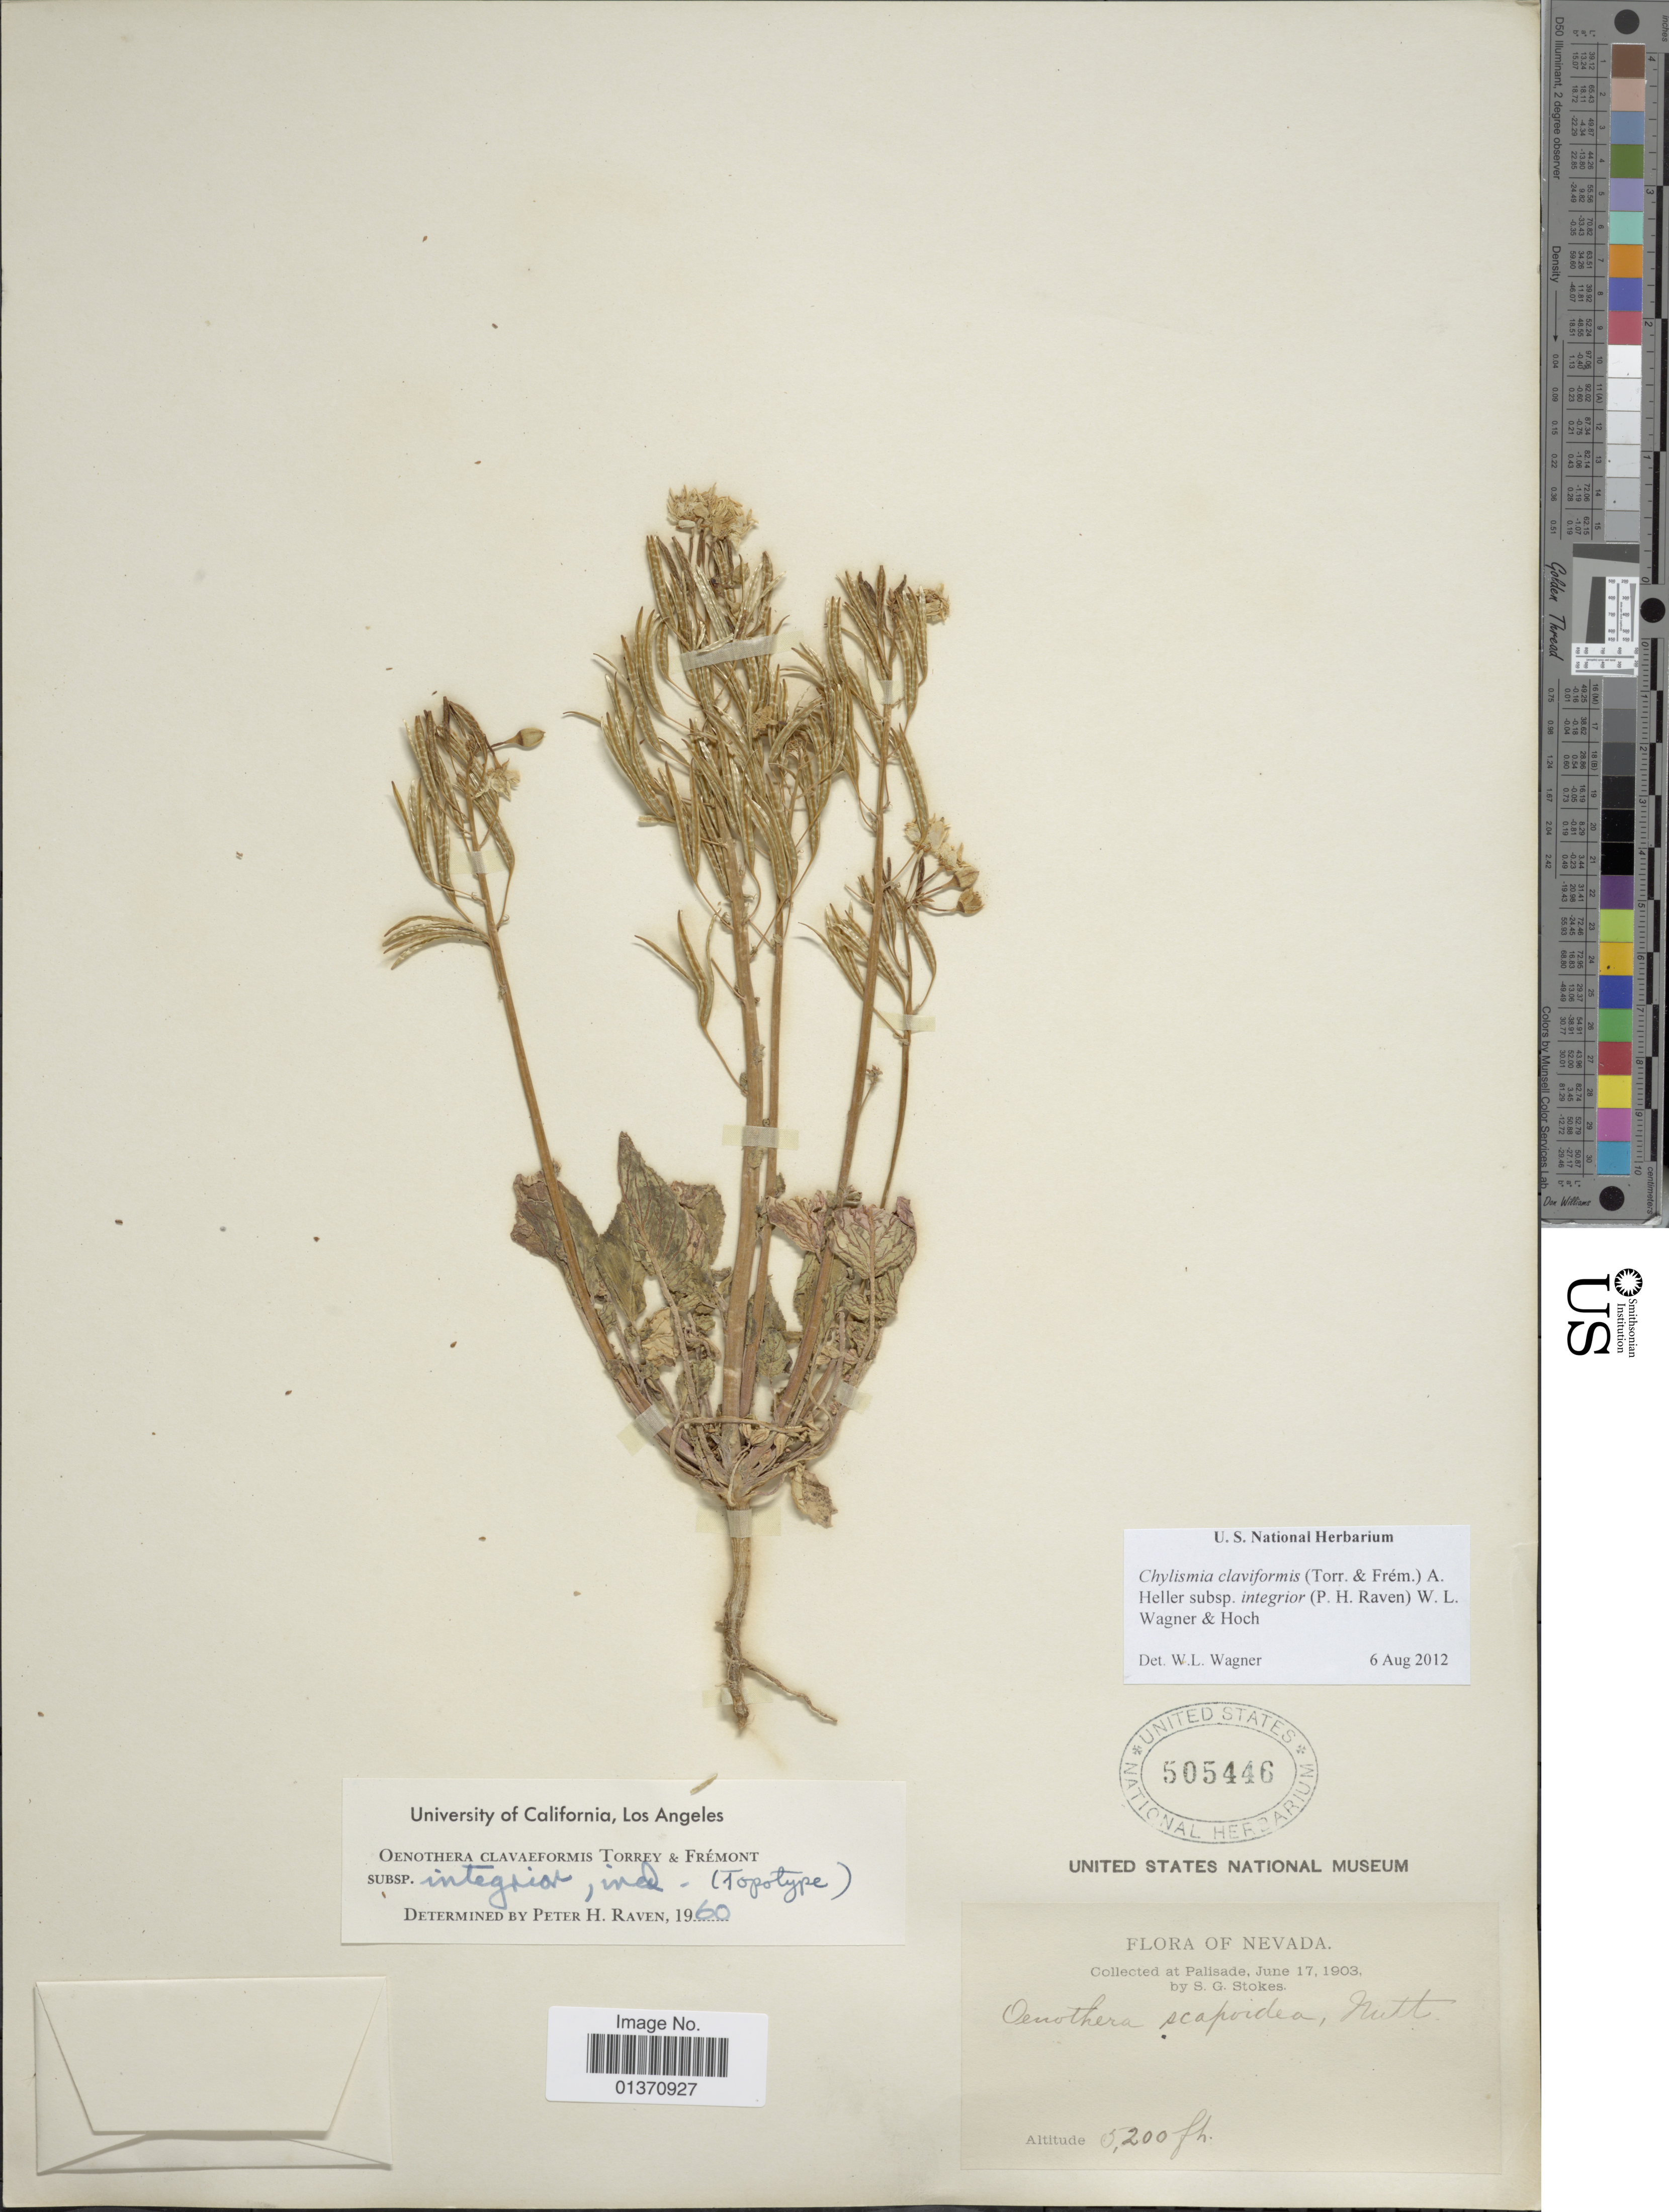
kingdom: Plantae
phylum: Tracheophyta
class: Magnoliopsida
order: Myrtales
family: Onagraceae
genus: Chylismia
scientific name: Chylismia claviformis subsp. integrior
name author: (P.H. Raven) W.L. Wagner & Hoch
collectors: S. G. Stokes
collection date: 1903-06-17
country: United States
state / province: Nevada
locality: At Palisade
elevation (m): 1585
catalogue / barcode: US 505446